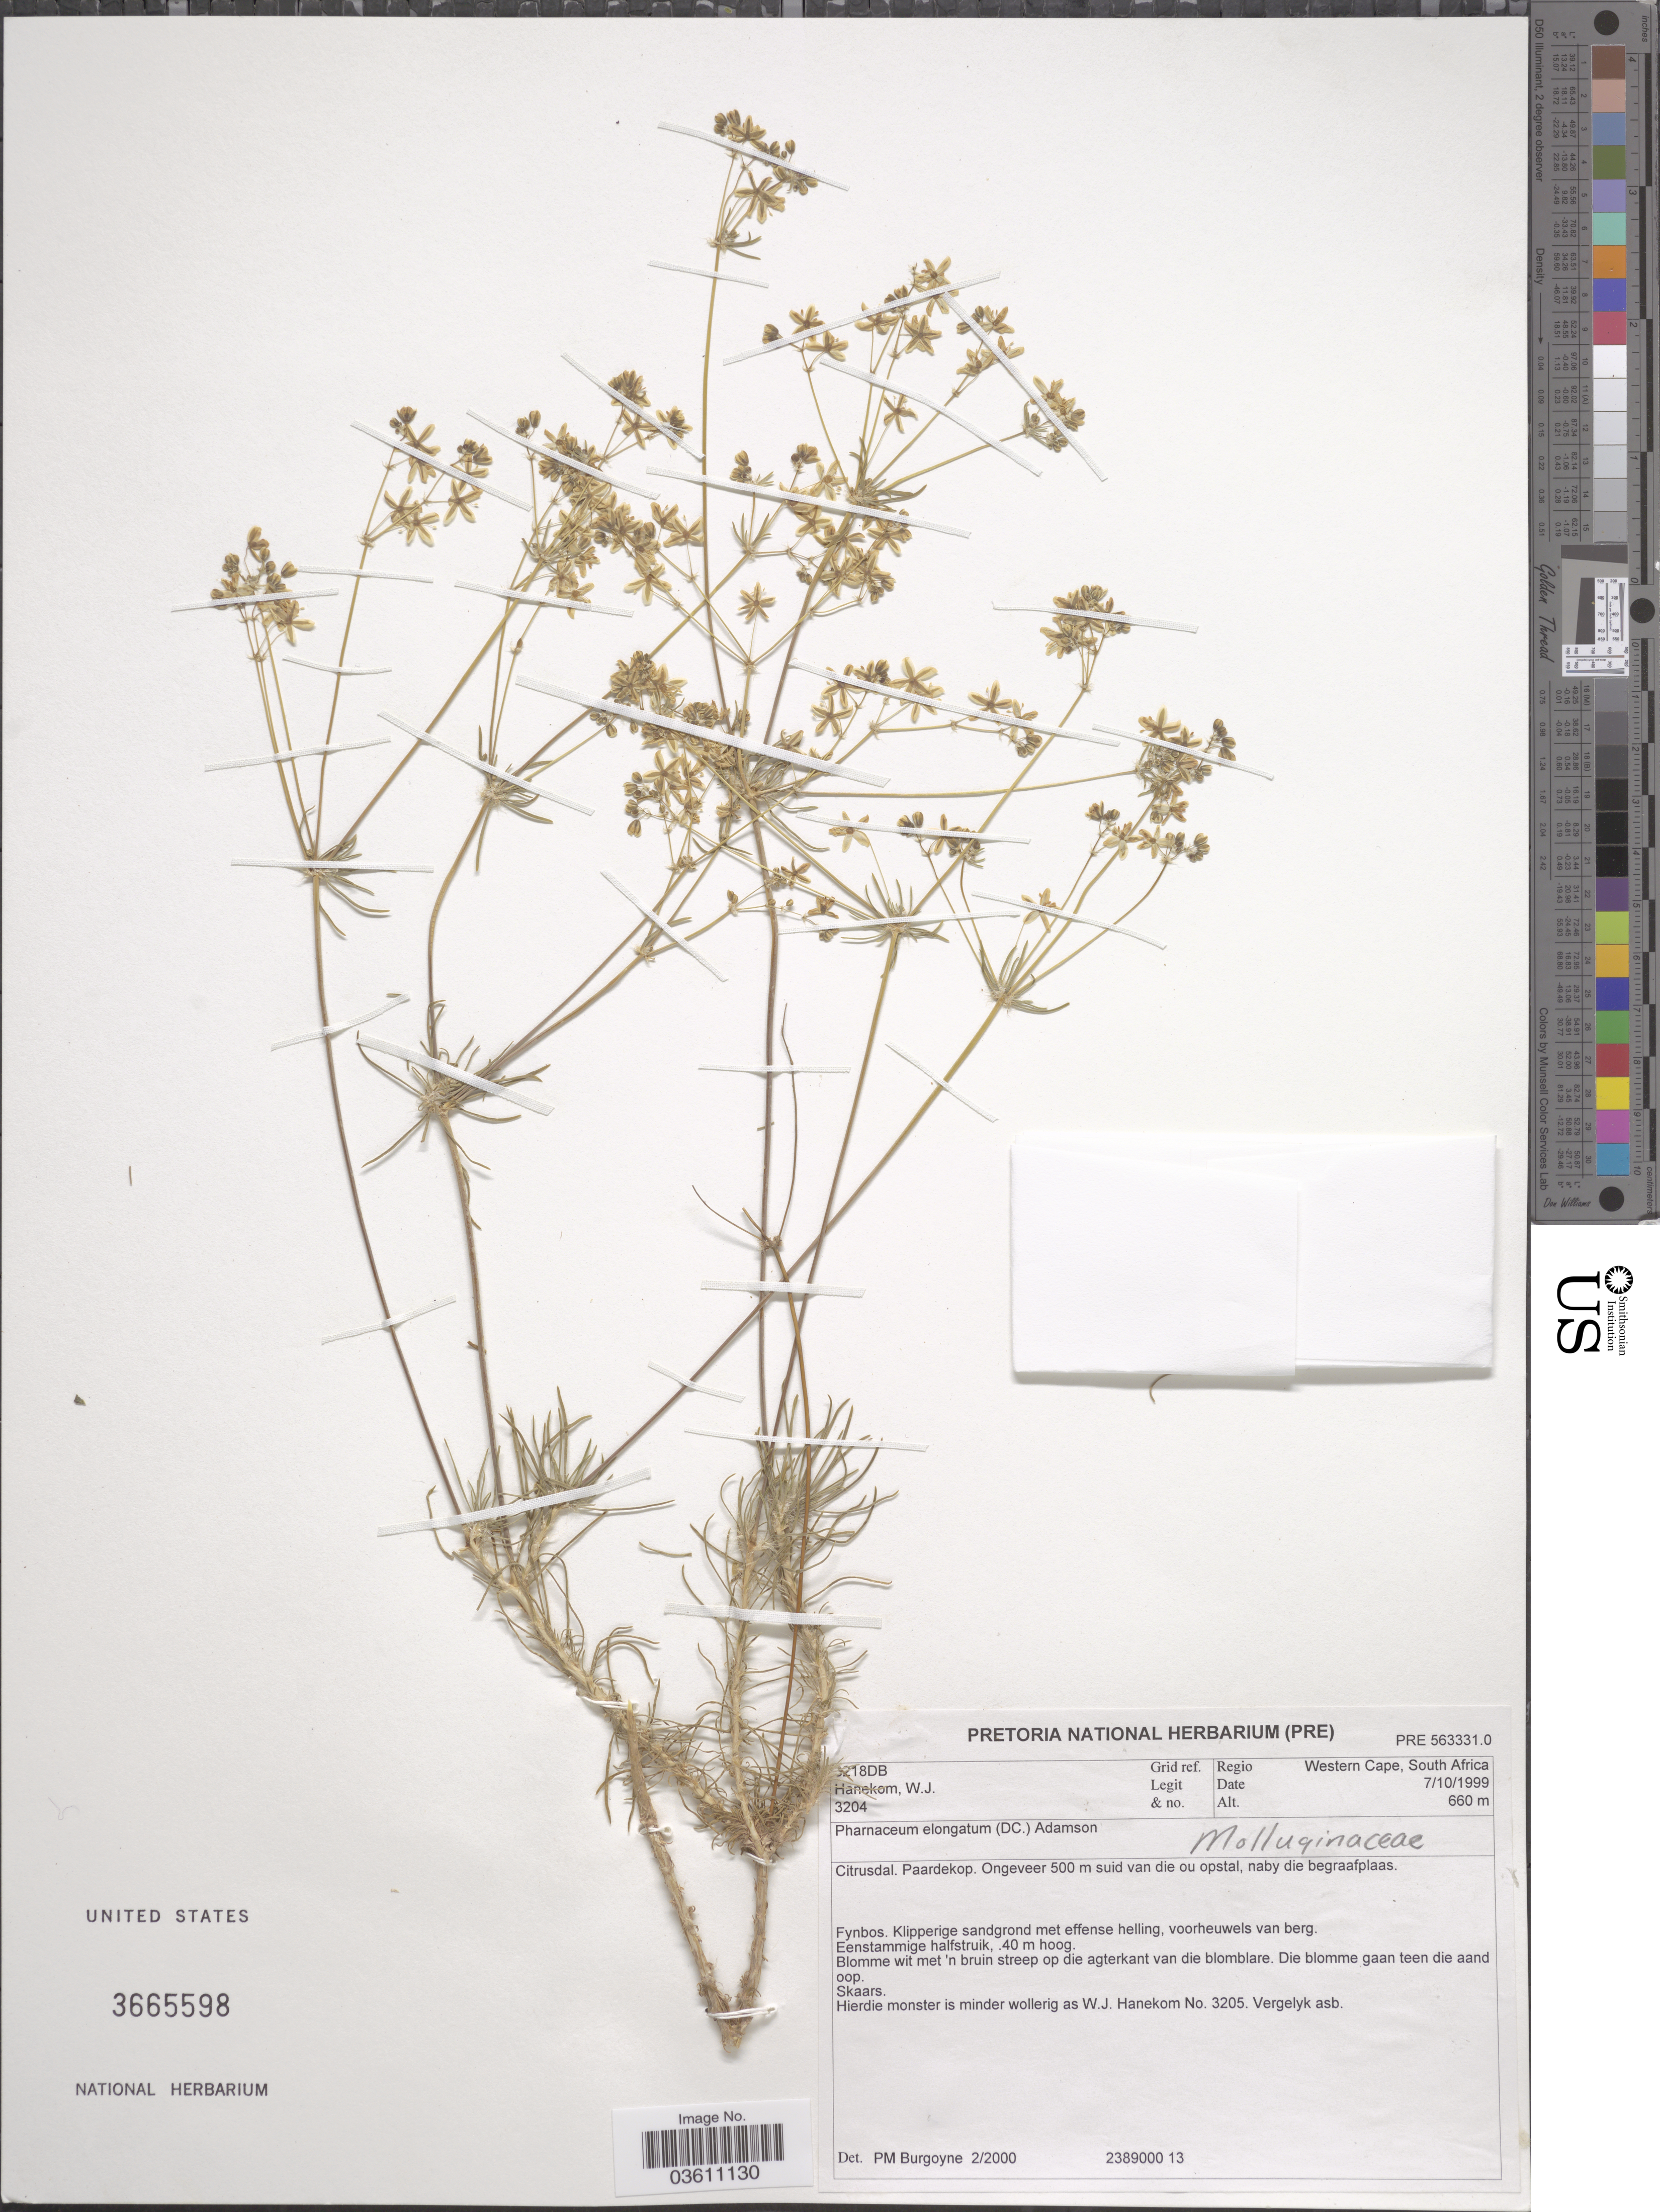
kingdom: Plantae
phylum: Tracheophyta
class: Magnoliopsida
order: Caryophyllales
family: Molluginaceae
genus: Pharnaceum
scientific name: Pharnaceum elongatum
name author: Adamson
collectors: W. Hanekom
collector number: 3204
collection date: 1999-10-07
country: South Africa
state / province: Western Cape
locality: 3218DB Grid ref. Citrusdal. Paardekop. Ongeveer 500 m suid van die ou opstal, nabij die begraafplaats.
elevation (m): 660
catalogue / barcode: US 3665598